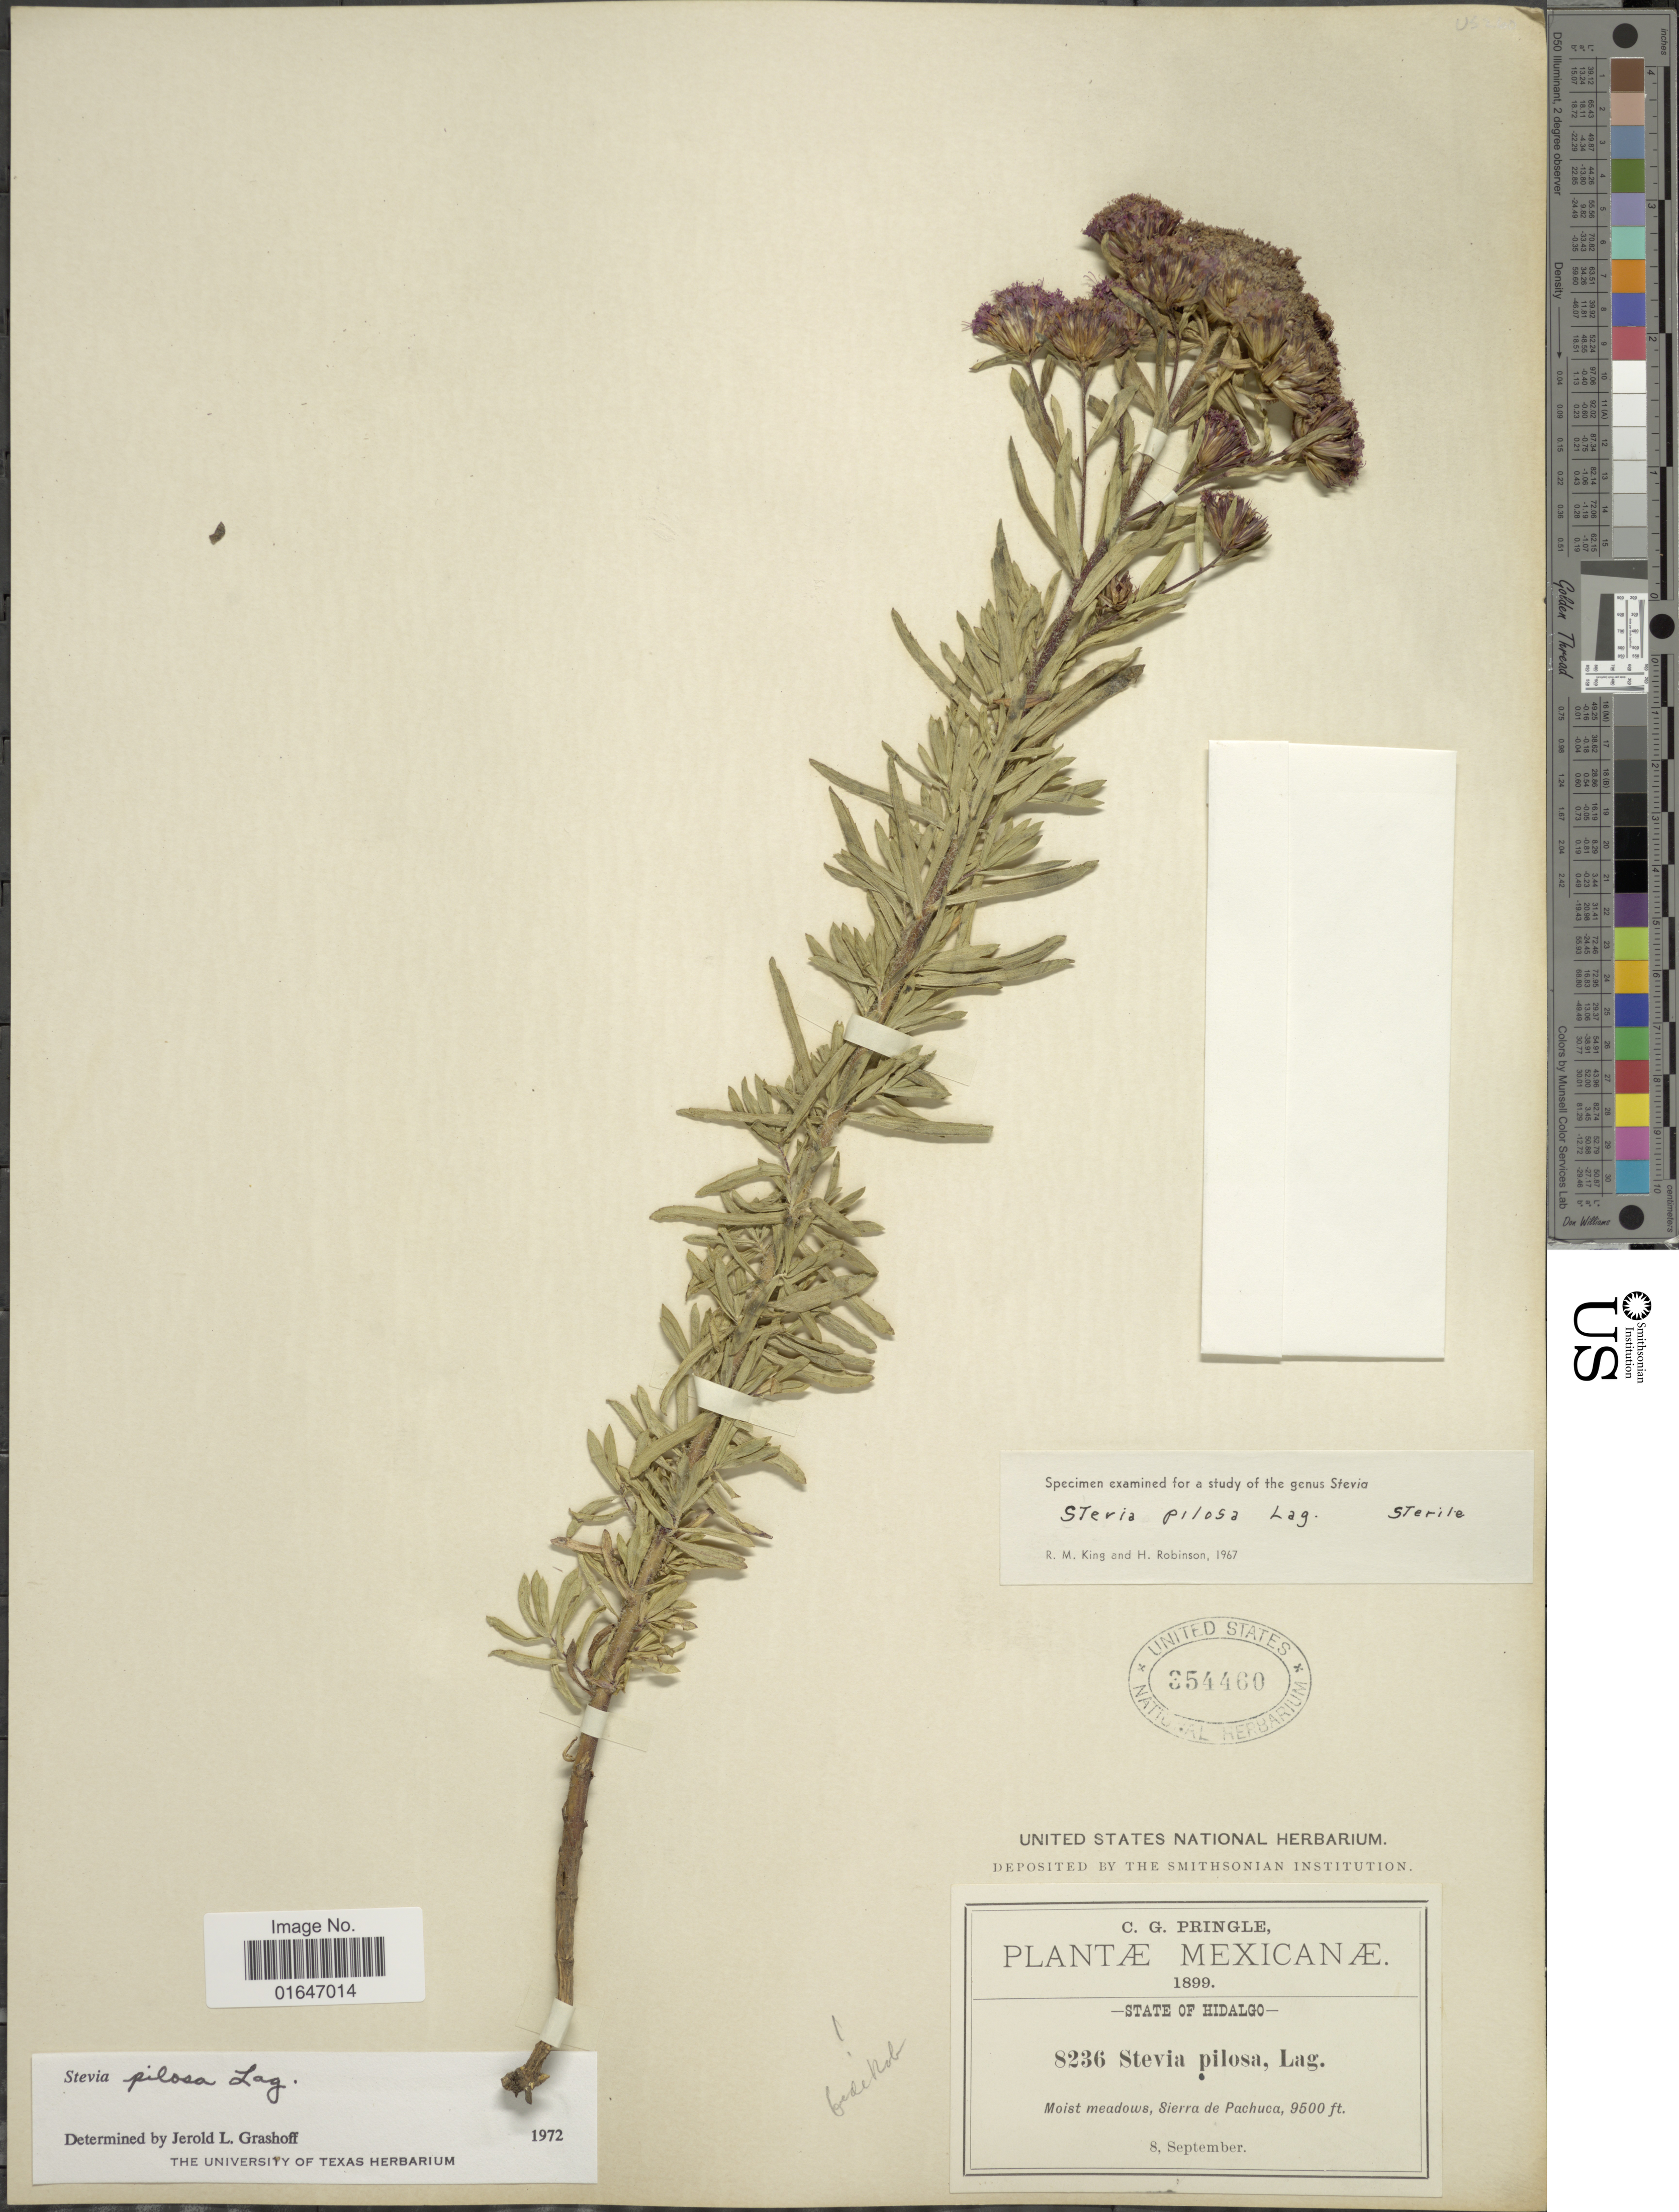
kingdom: Plantae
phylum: Tracheophyta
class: Magnoliopsida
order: Asterales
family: Asteraceae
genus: Stevia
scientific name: Stevia pilosa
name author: Lag.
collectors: C. G. Pringle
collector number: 8236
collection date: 1899-09-08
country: Mexico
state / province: Hidalgo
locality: Moist meadows, Sierra de Pachuca.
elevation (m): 2896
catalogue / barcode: US 354460